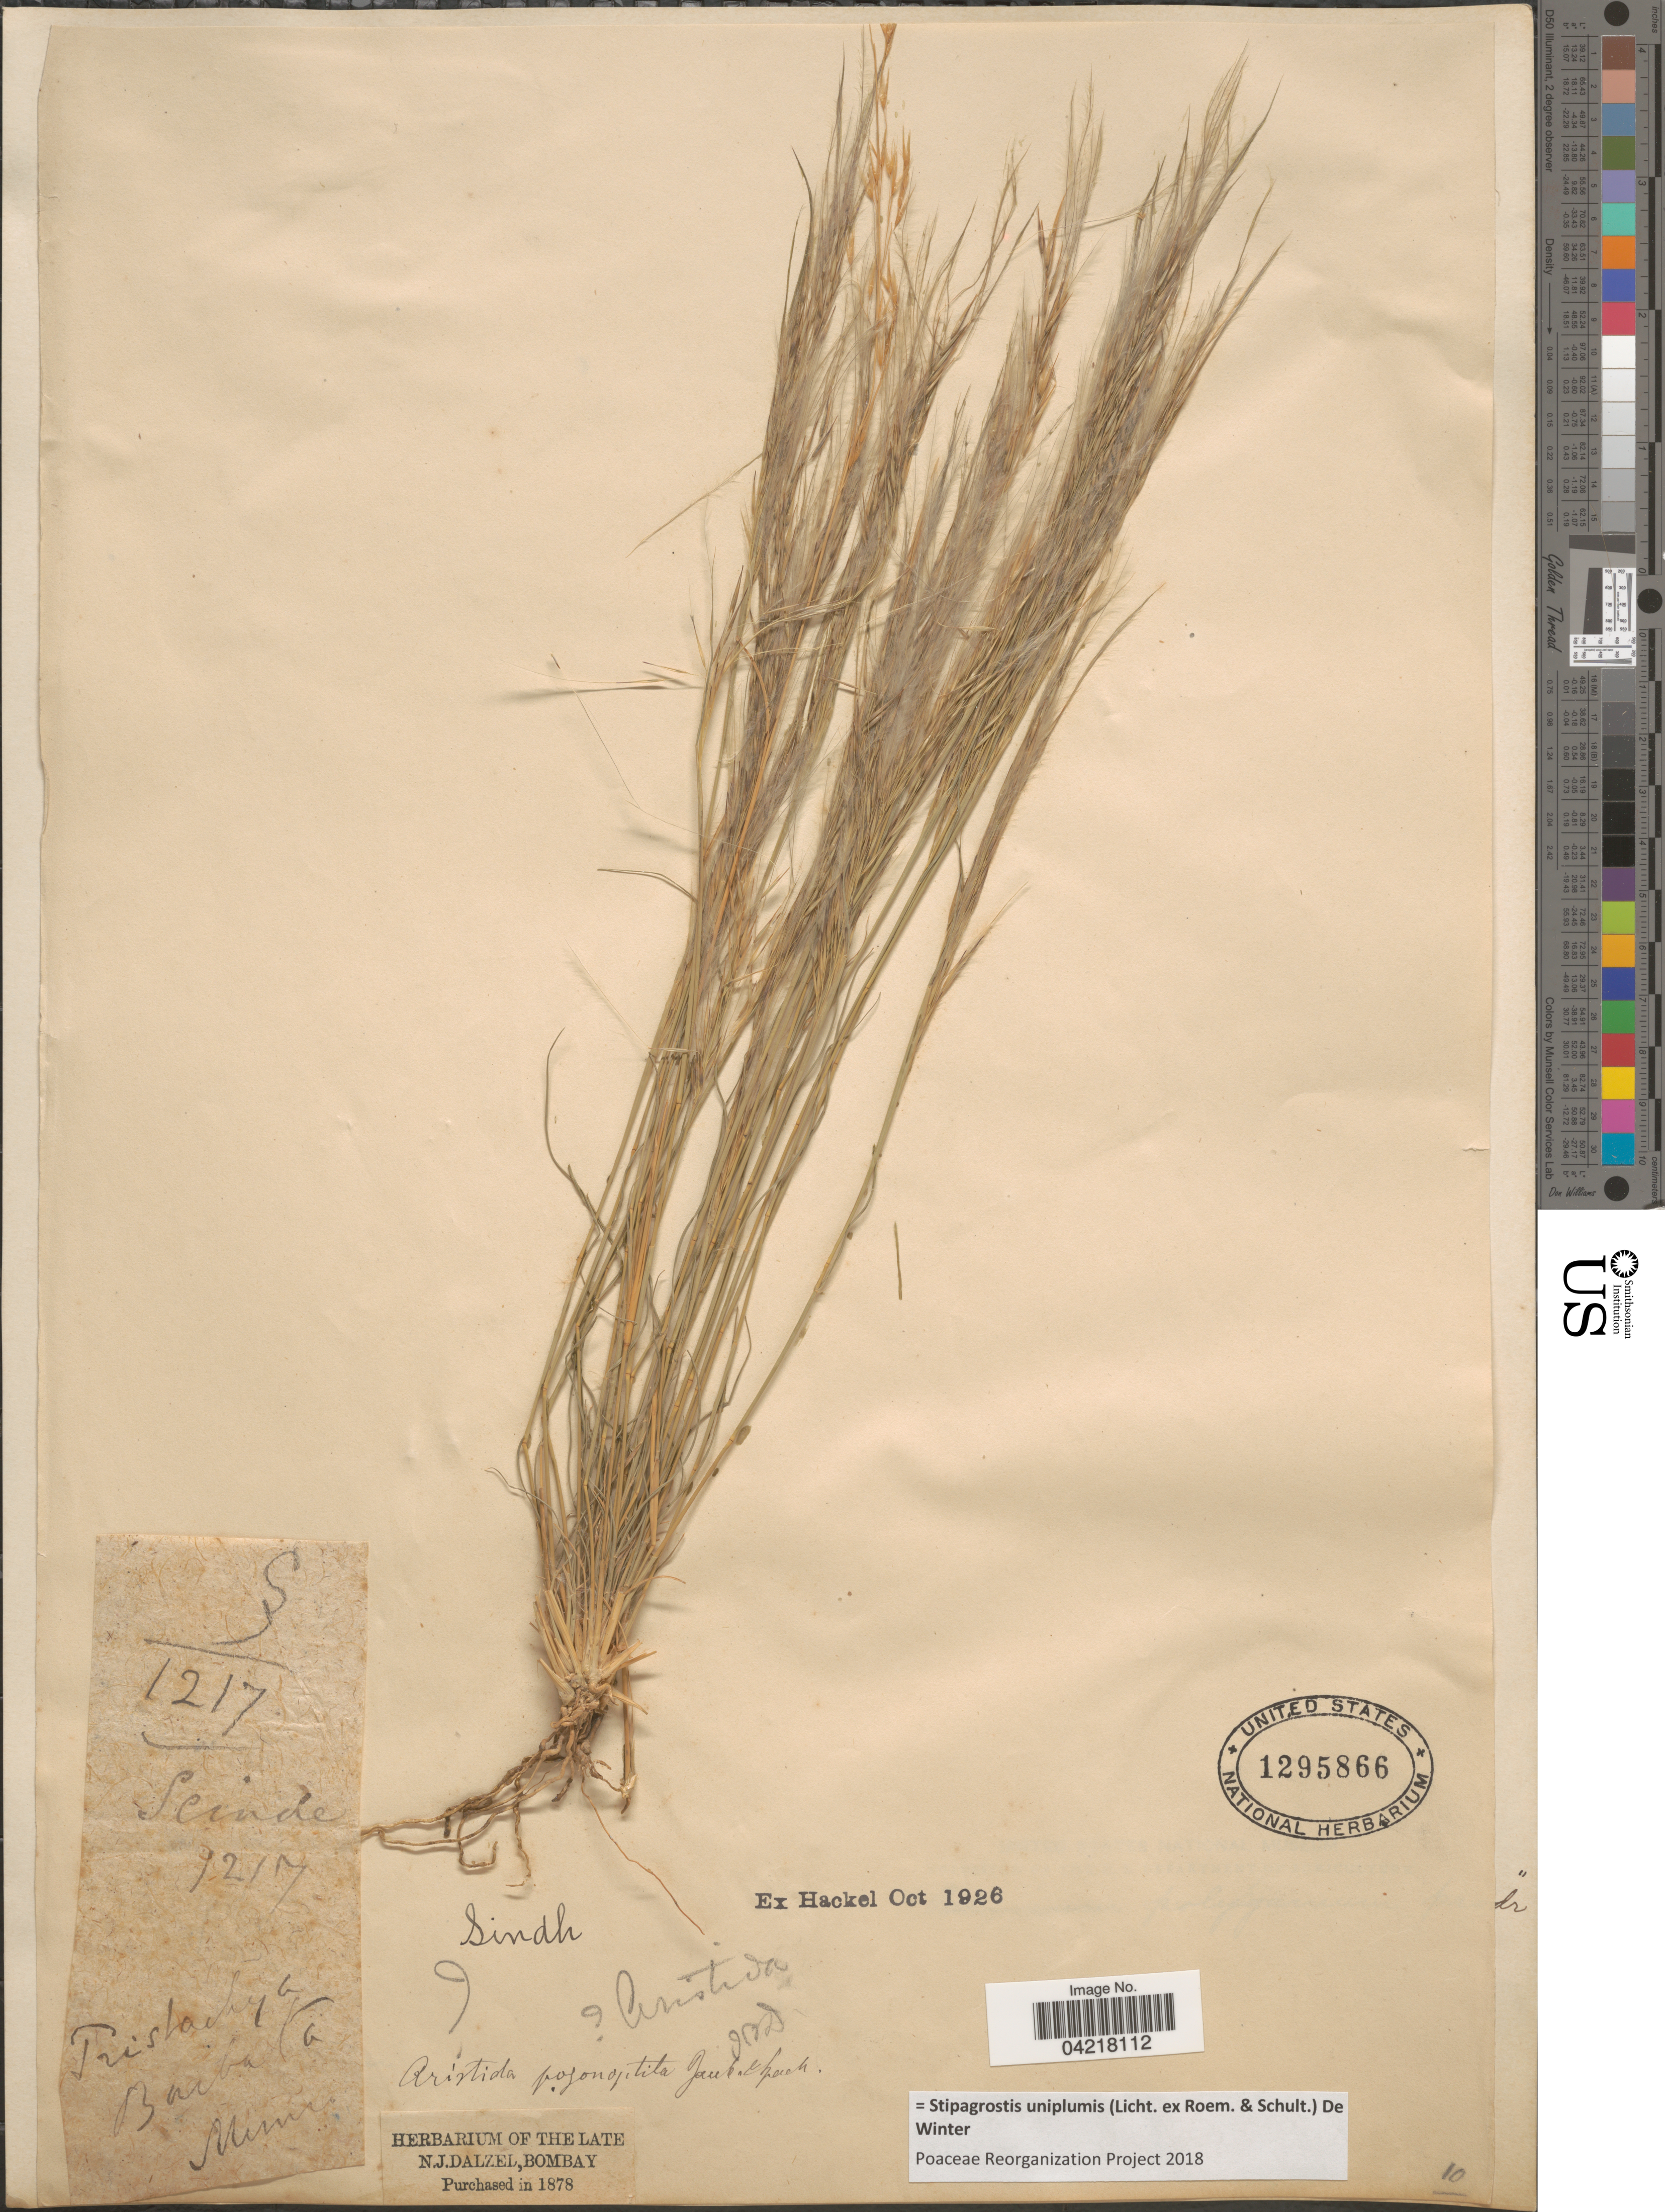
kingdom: Plantae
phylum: Tracheophyta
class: Liliopsida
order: Poales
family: Poaceae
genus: Stipagrostis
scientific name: Stipagrostis uniplumis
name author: (Licht.) De Winter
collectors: Ex Herb. of the late N. J. Dalzel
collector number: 1217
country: Pakistan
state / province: Sindh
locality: Trishachy b Baibata Mimr.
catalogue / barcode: US 1295866